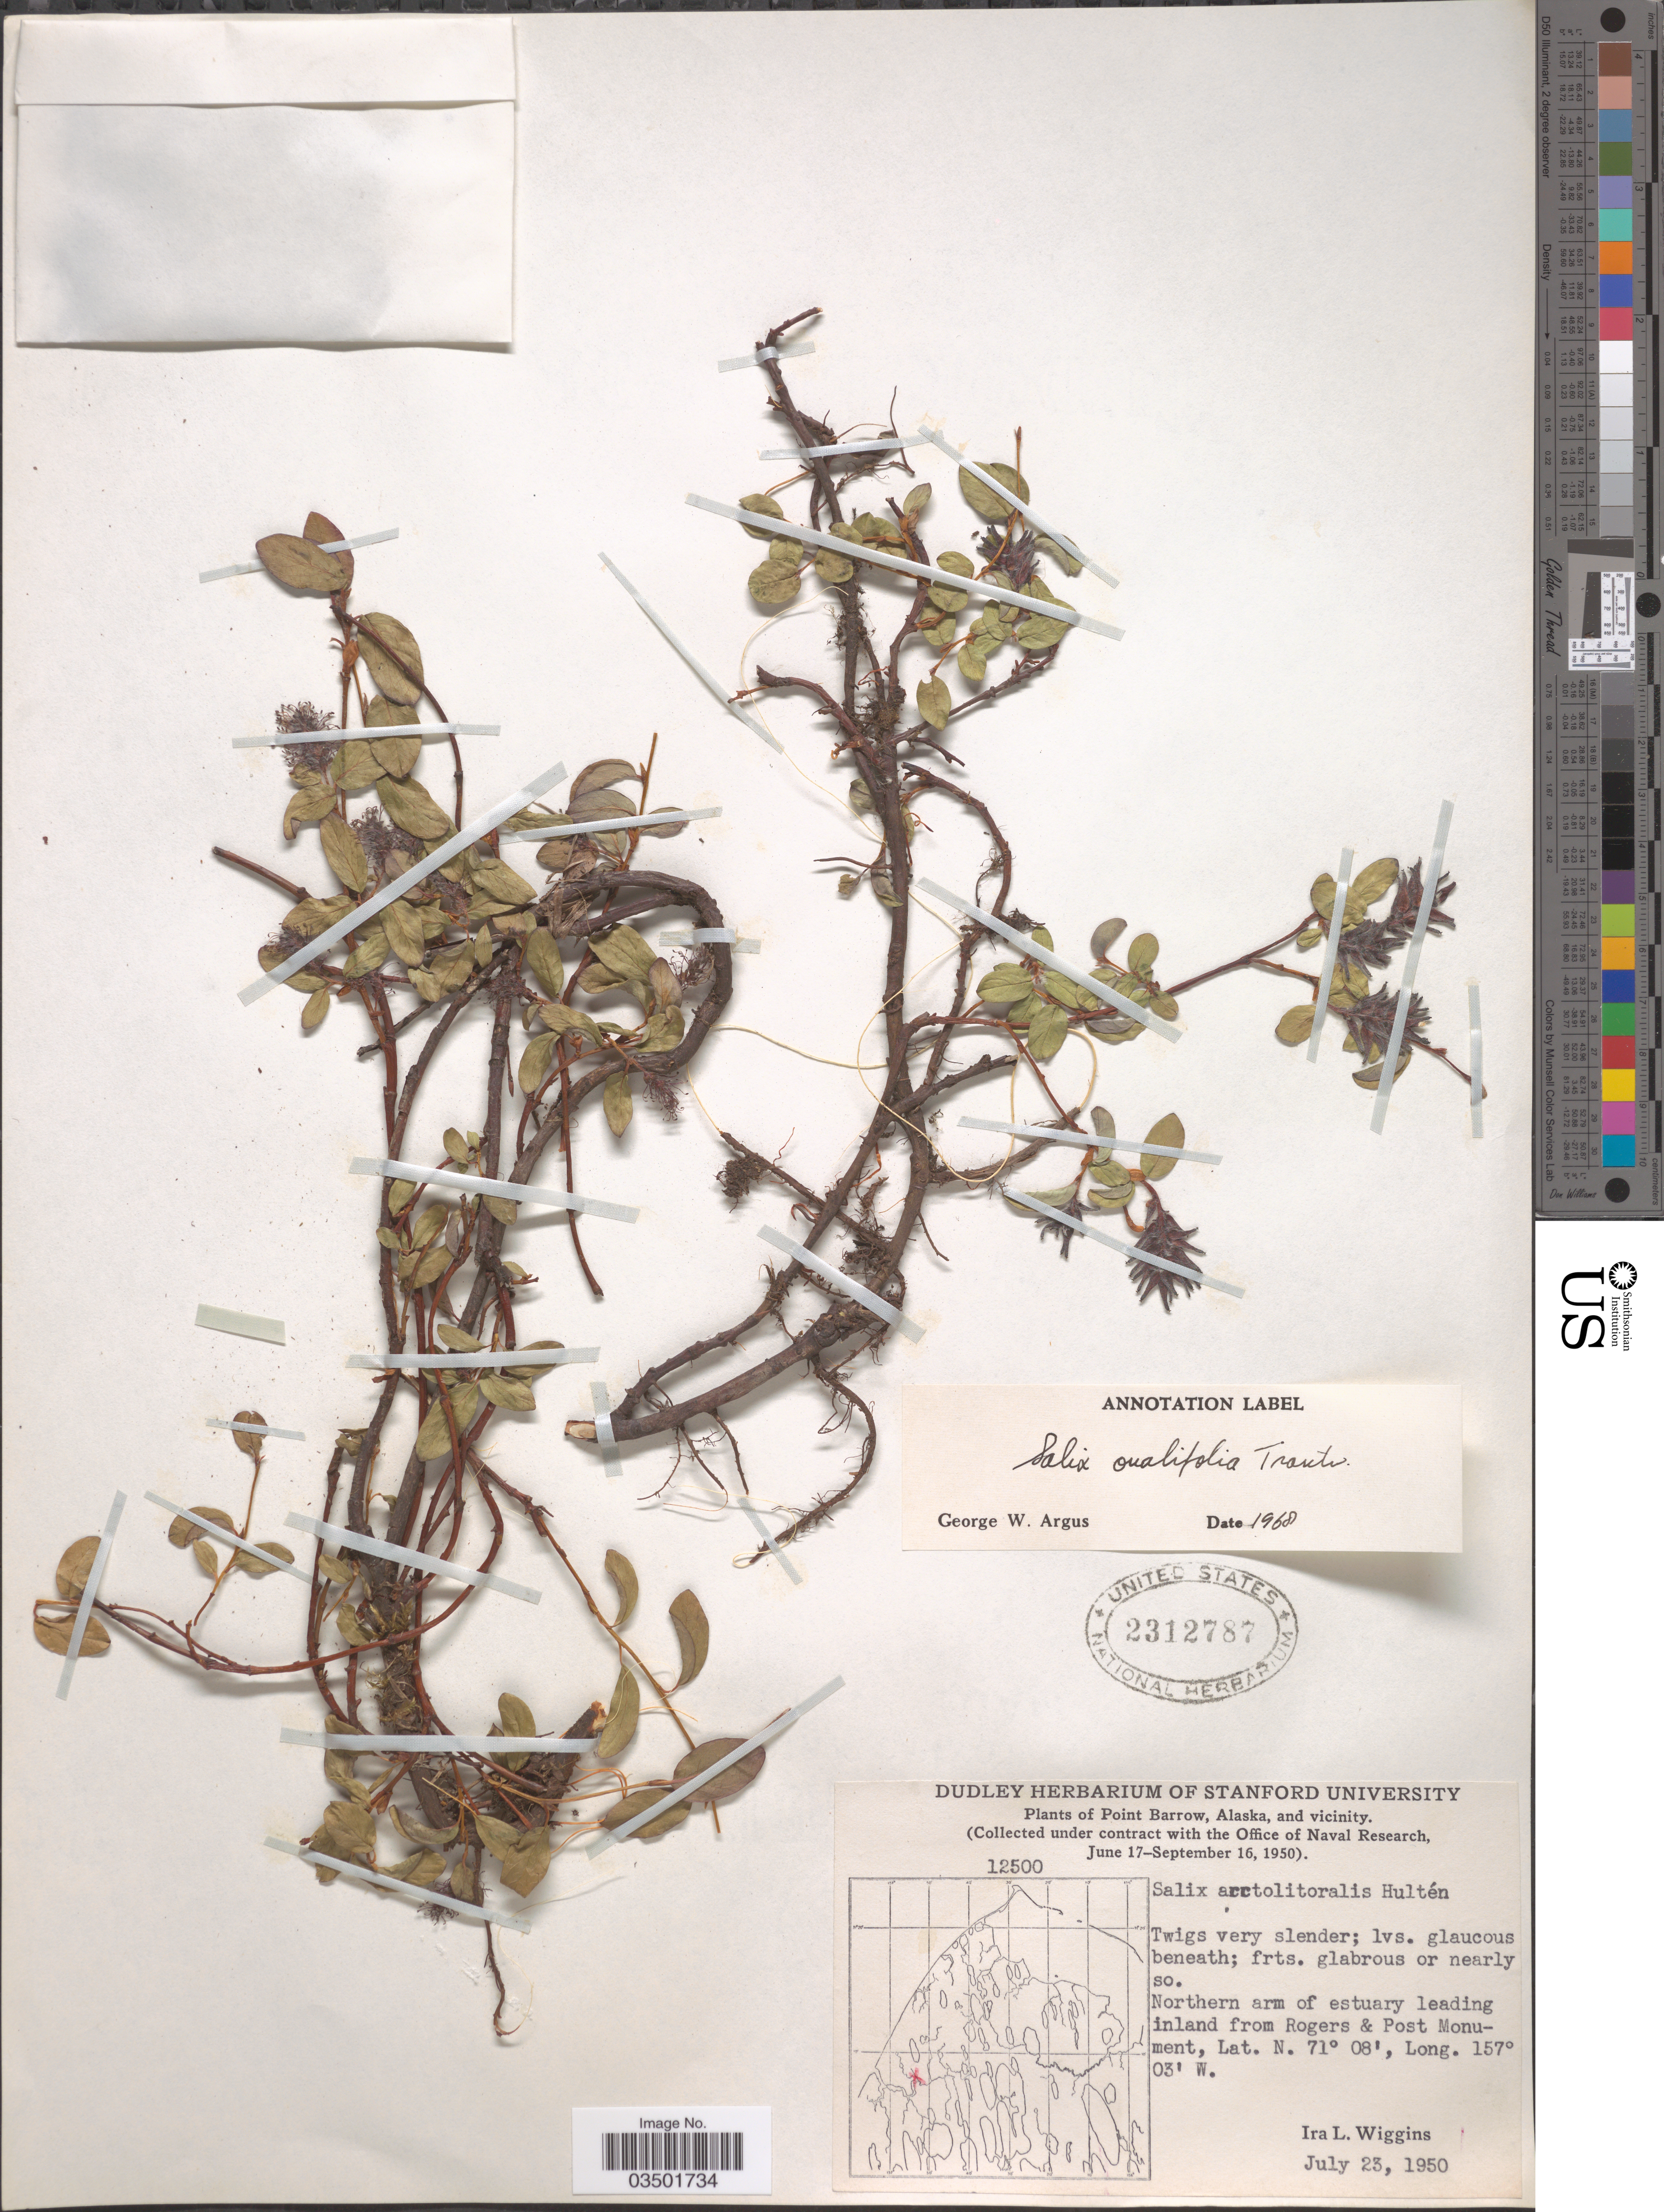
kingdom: Plantae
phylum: Tracheophyta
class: Magnoliopsida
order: Malpighiales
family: Salicaceae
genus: Salix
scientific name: Salix ovalifolia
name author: Trautv.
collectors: I. L. Wiggins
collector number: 12500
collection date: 1950-07-23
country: United States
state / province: Alaska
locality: Point Barrow, Alaska, and vicinity. Northern arm of estuary leading inland from Rogers & Post Monument.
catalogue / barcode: US 2312787